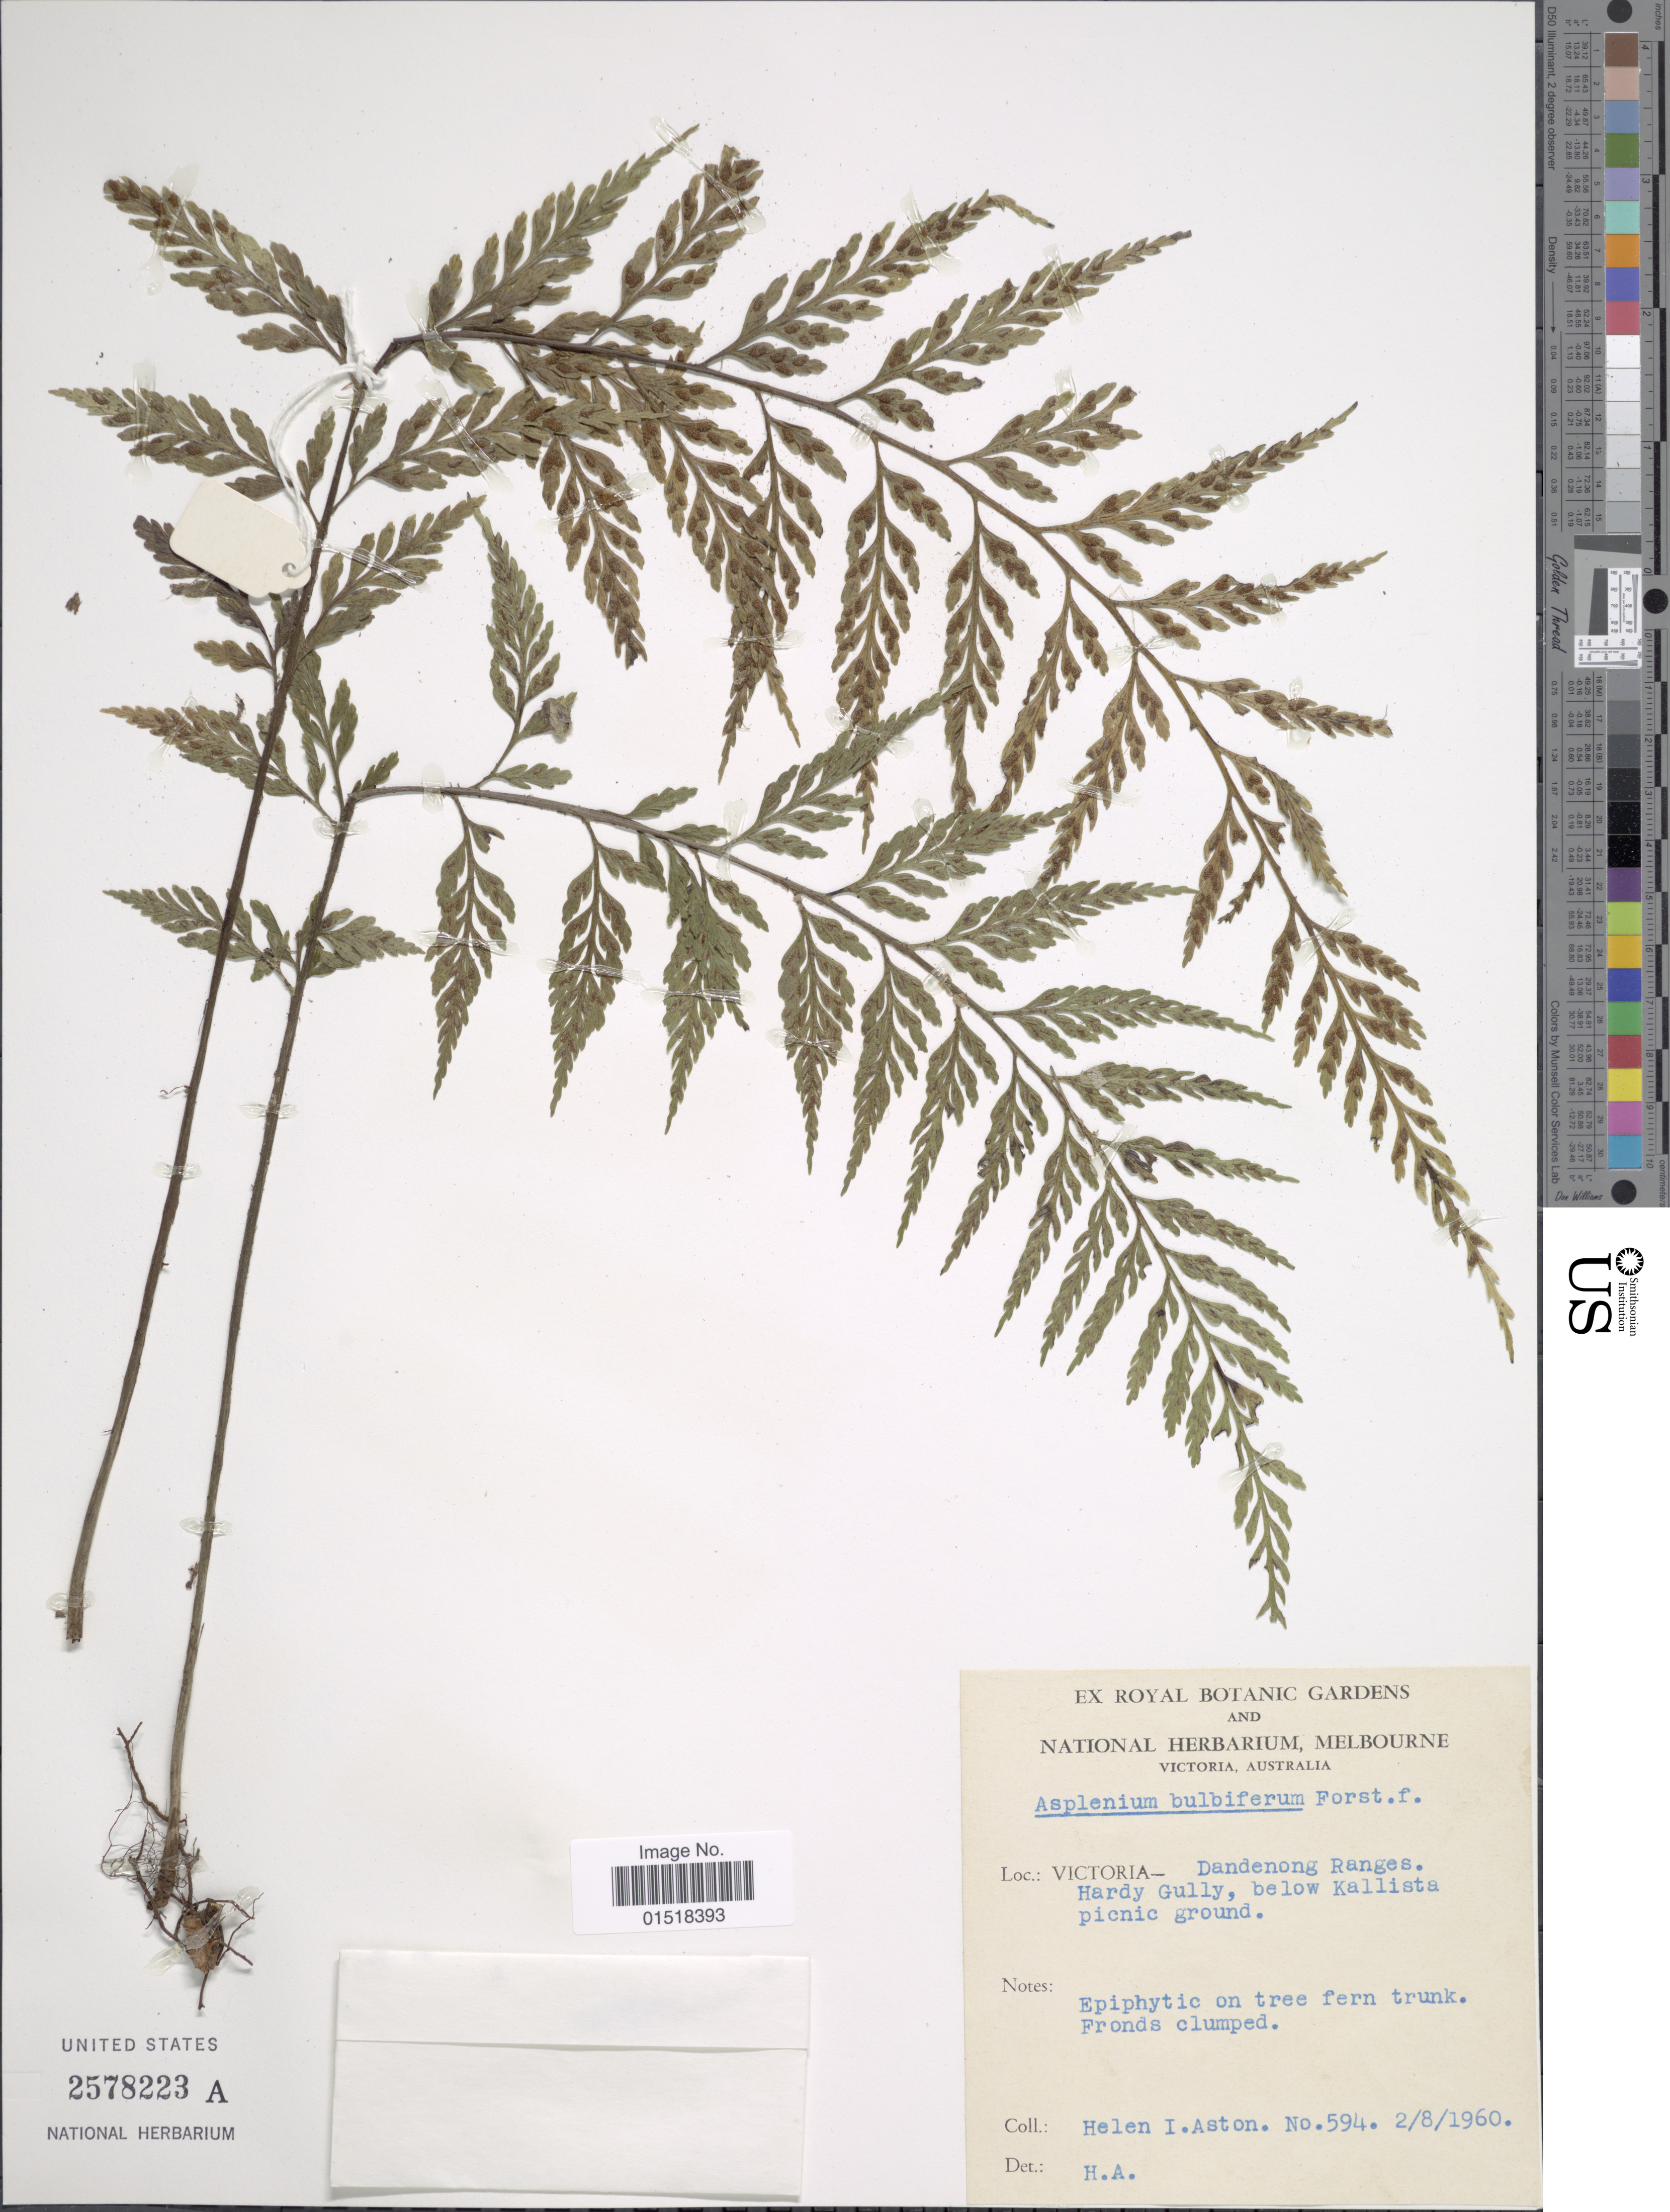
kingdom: Plantae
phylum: Tracheophyta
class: Polypodiopsida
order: Polypodiales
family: Aspleniaceae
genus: Asplenium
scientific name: Asplenium bulbiferum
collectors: H. I. Aston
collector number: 594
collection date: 1960-08-02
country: Australia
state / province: Victoria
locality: Victoria - Dandenong Ranges. Hardy Gully, below Kallista picnic ground.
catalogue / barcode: US 2578223A